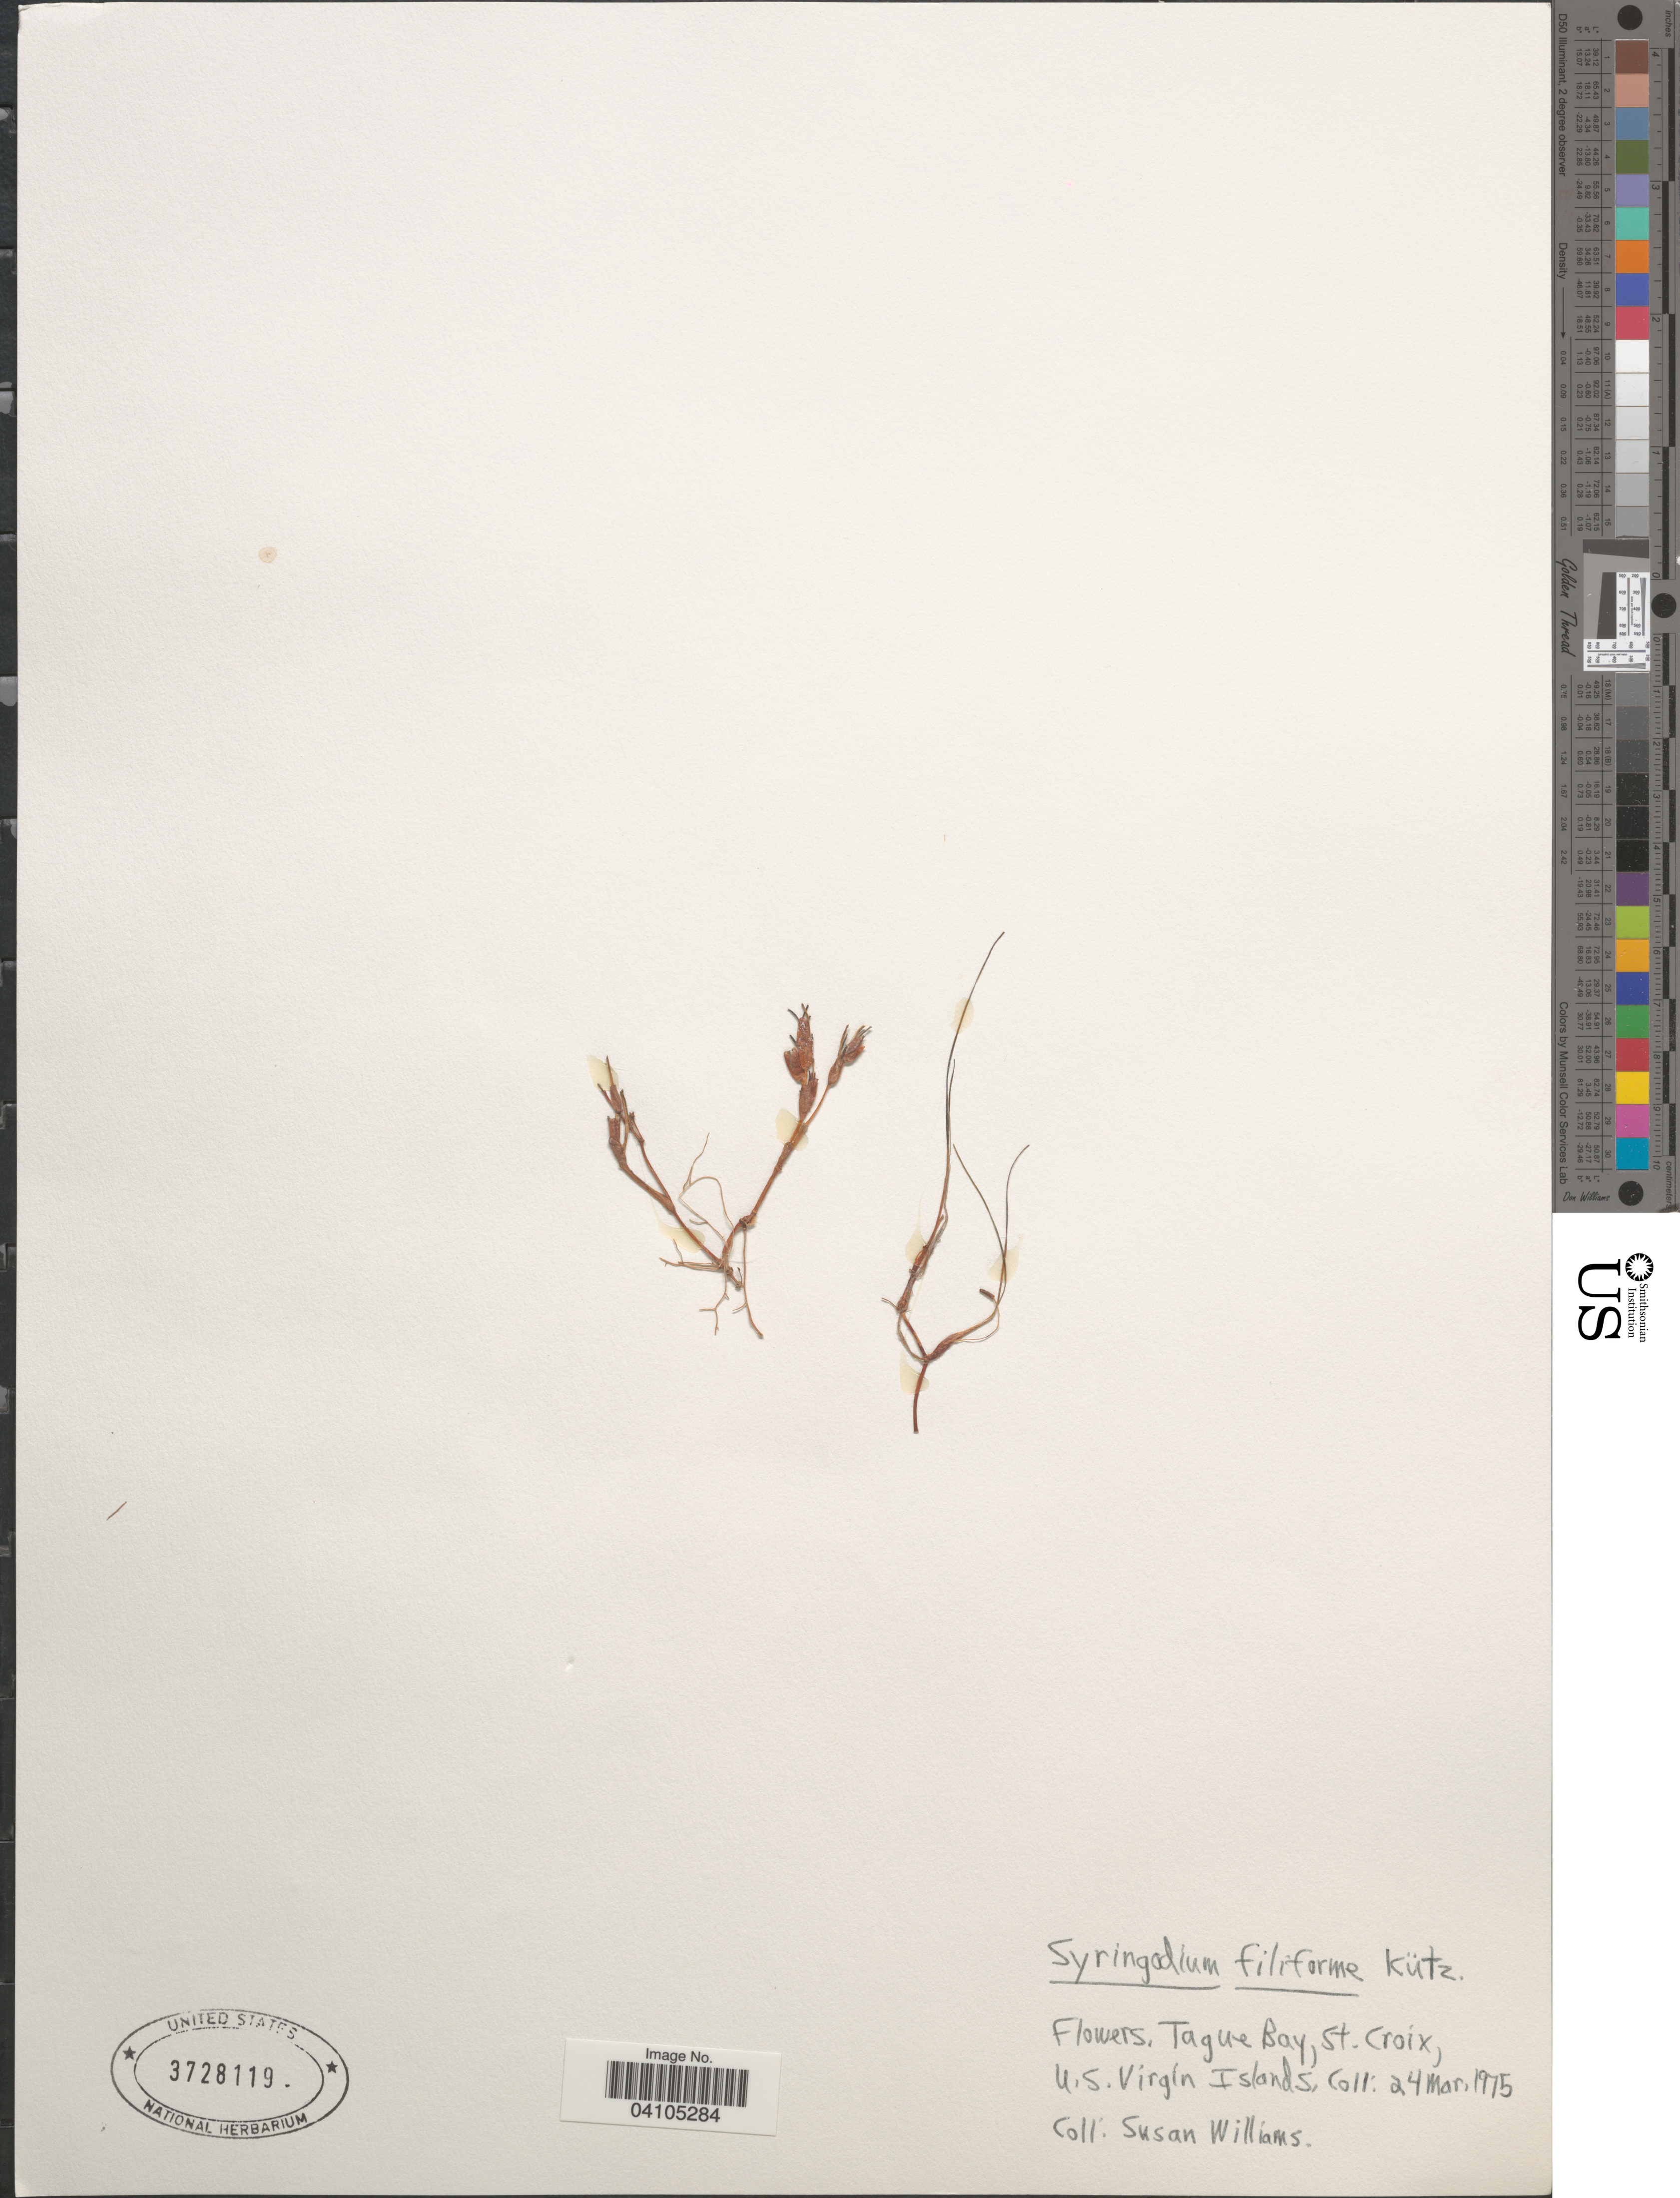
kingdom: Plantae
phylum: Tracheophyta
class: Liliopsida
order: Alismatales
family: Cymodoceaceae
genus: Syringodium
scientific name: Syringodium filiforme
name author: Kütz.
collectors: S. E. Verhoek-Williams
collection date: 1975-03-24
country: U.S. Virgin Islands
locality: Tague Bay, St. Croix.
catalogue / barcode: US 3728119